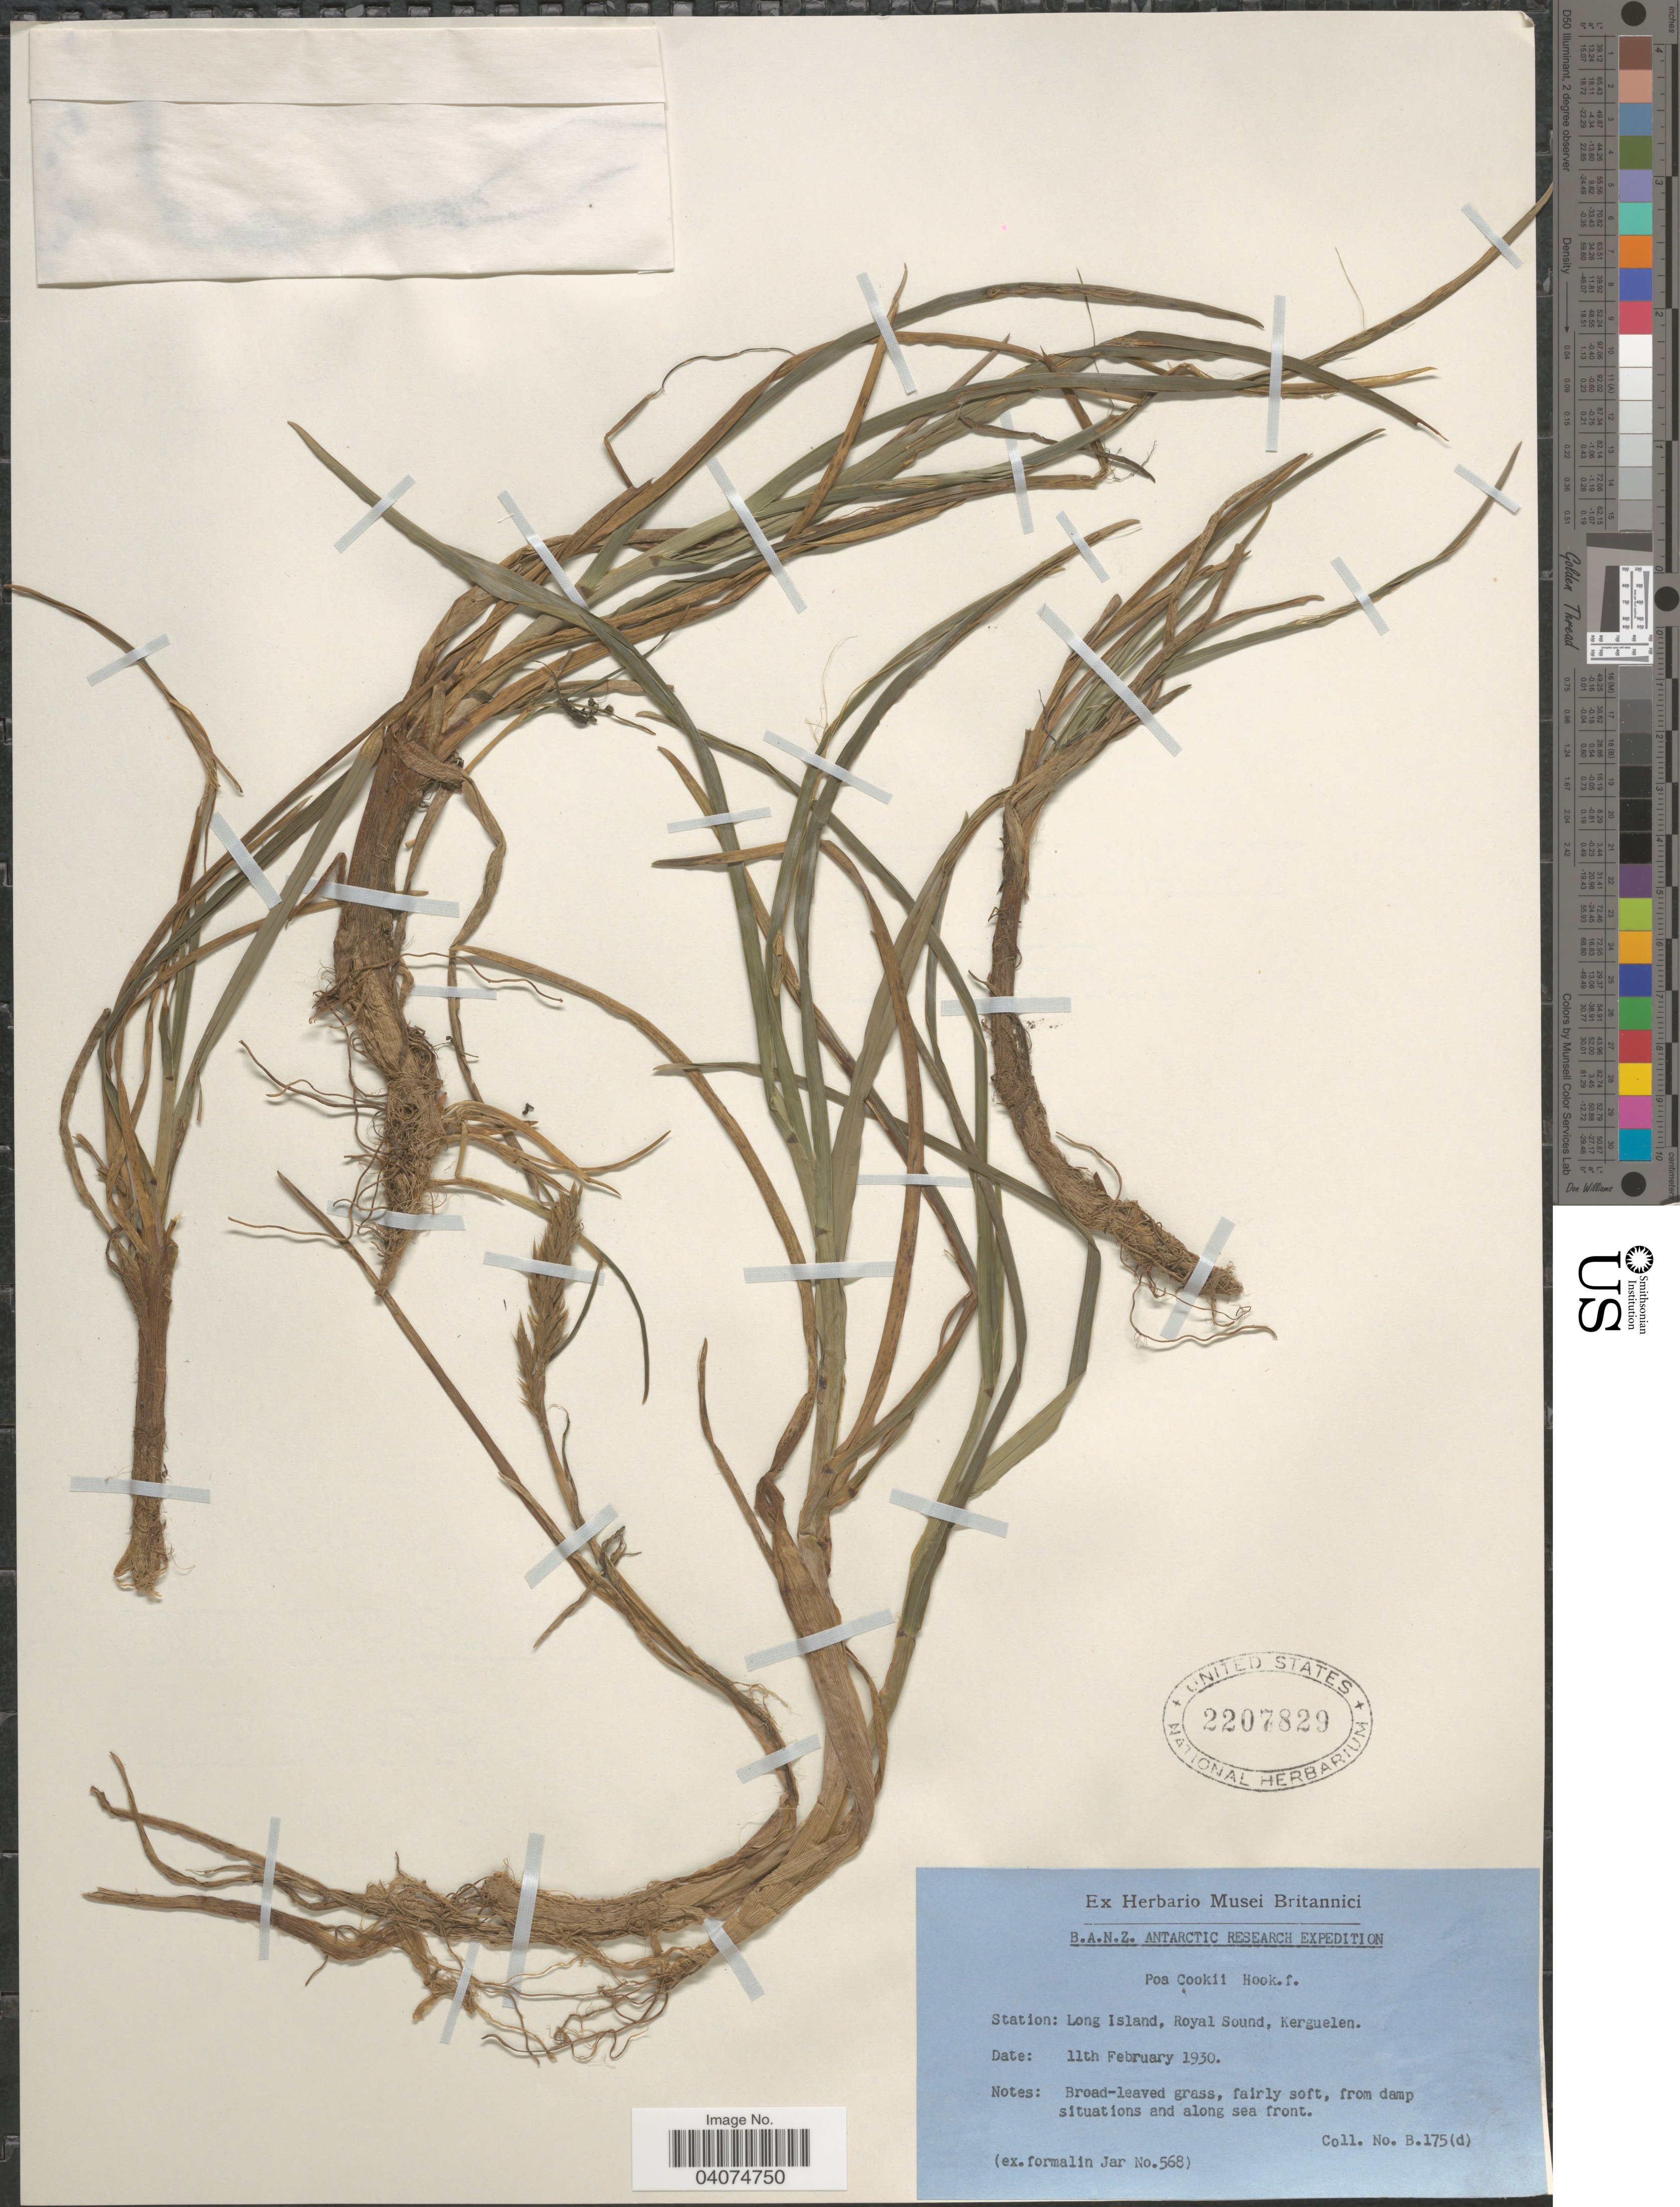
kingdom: Plantae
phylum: Tracheophyta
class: Liliopsida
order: Poales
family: Poaceae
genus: Poa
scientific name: Poa cookii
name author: (Hook. f.) Hook. f.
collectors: ex herb. Musei Britannici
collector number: B175(d)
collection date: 1930-02-11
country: French Southern Territories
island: Kerguelen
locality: B.A.N.Z. Antarctic Research Expedition. Station: Long Island, Royal Sound, Kerguelen.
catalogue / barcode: US 2207829